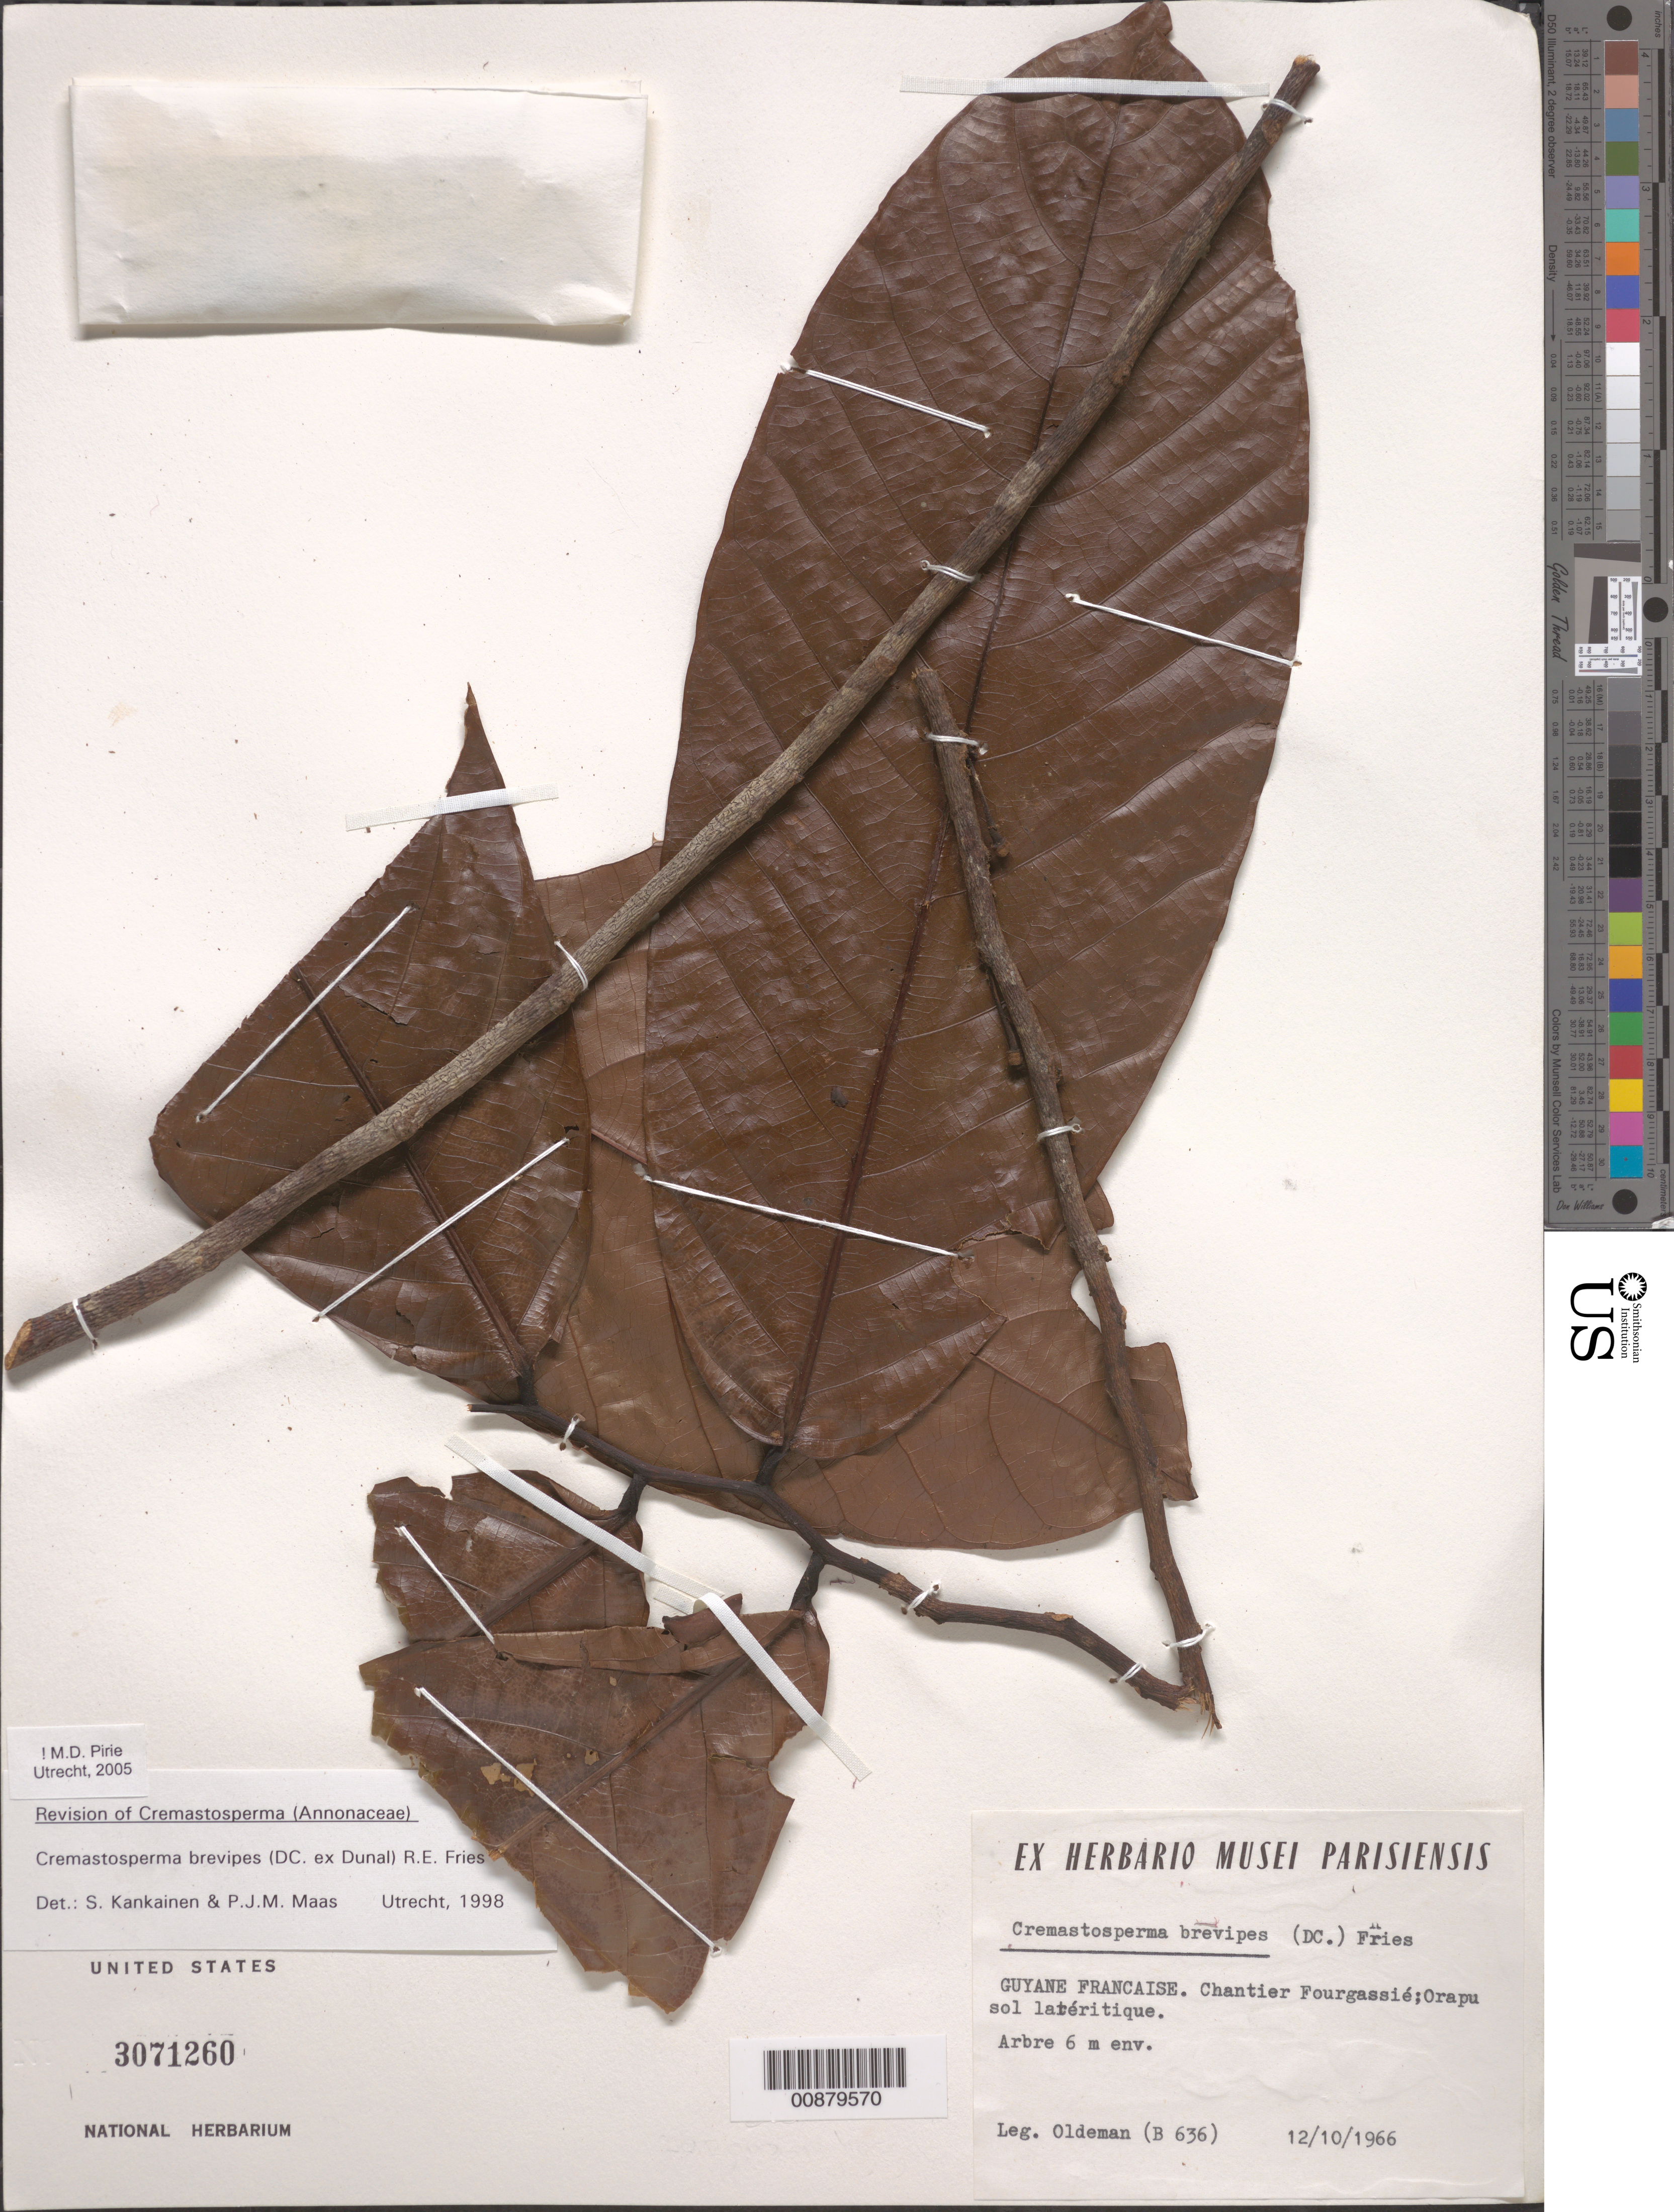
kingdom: Plantae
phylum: Tracheophyta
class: Magnoliopsida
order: Magnoliales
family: Annonaceae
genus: Cremastosperma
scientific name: Cremastosperma brevipes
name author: (DC. ex Dunal) R.E. Fr.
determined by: Pirie, M. D., (U)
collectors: R. Oldeman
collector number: B 636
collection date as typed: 12-Oct-66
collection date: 1966-10-12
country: French Guiana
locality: Chantier Fourgassié, Orapu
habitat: Sol lateritique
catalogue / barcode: US 3071260